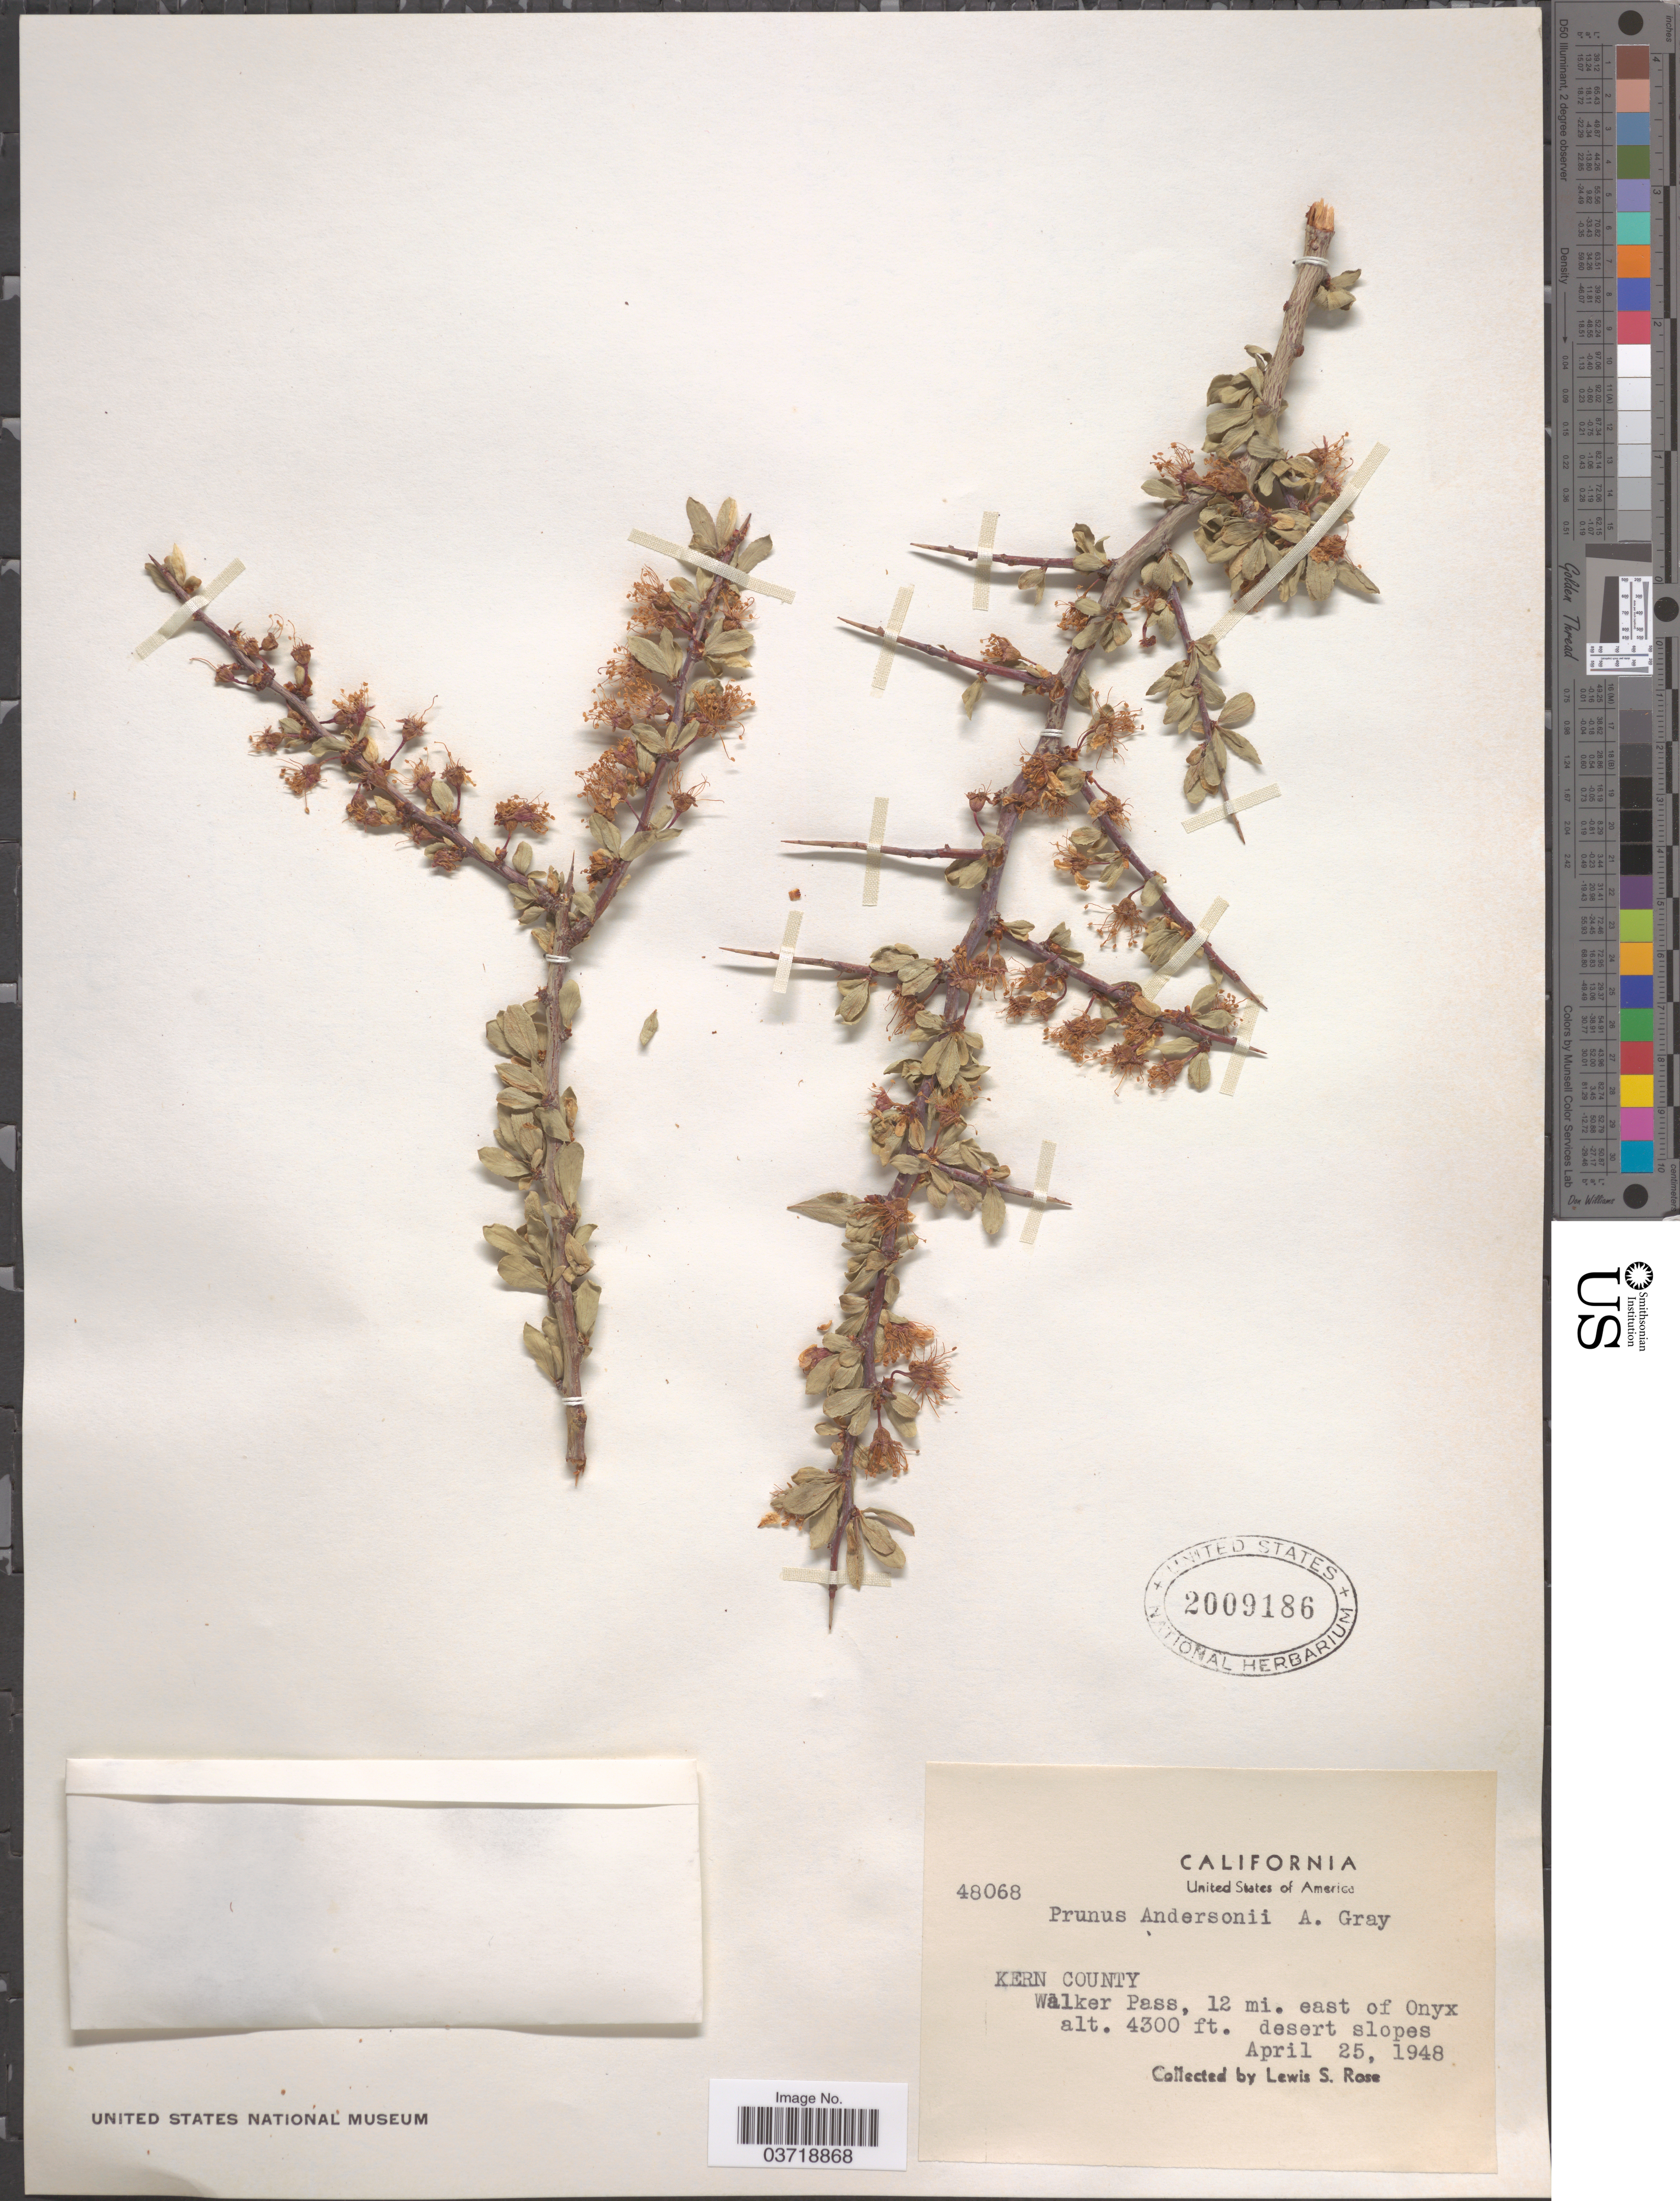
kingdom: Plantae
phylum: Tracheophyta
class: Magnoliopsida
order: Rosales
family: Rosaceae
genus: Prunus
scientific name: Prunus andersonii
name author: A. Gray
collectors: L. S. Rose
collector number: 48068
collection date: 1948-04-25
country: United States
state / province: California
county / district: Kern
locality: Kern County. Walker Pass, 12 mi. east of Onyx desert slopes.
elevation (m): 1311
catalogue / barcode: US 2009186